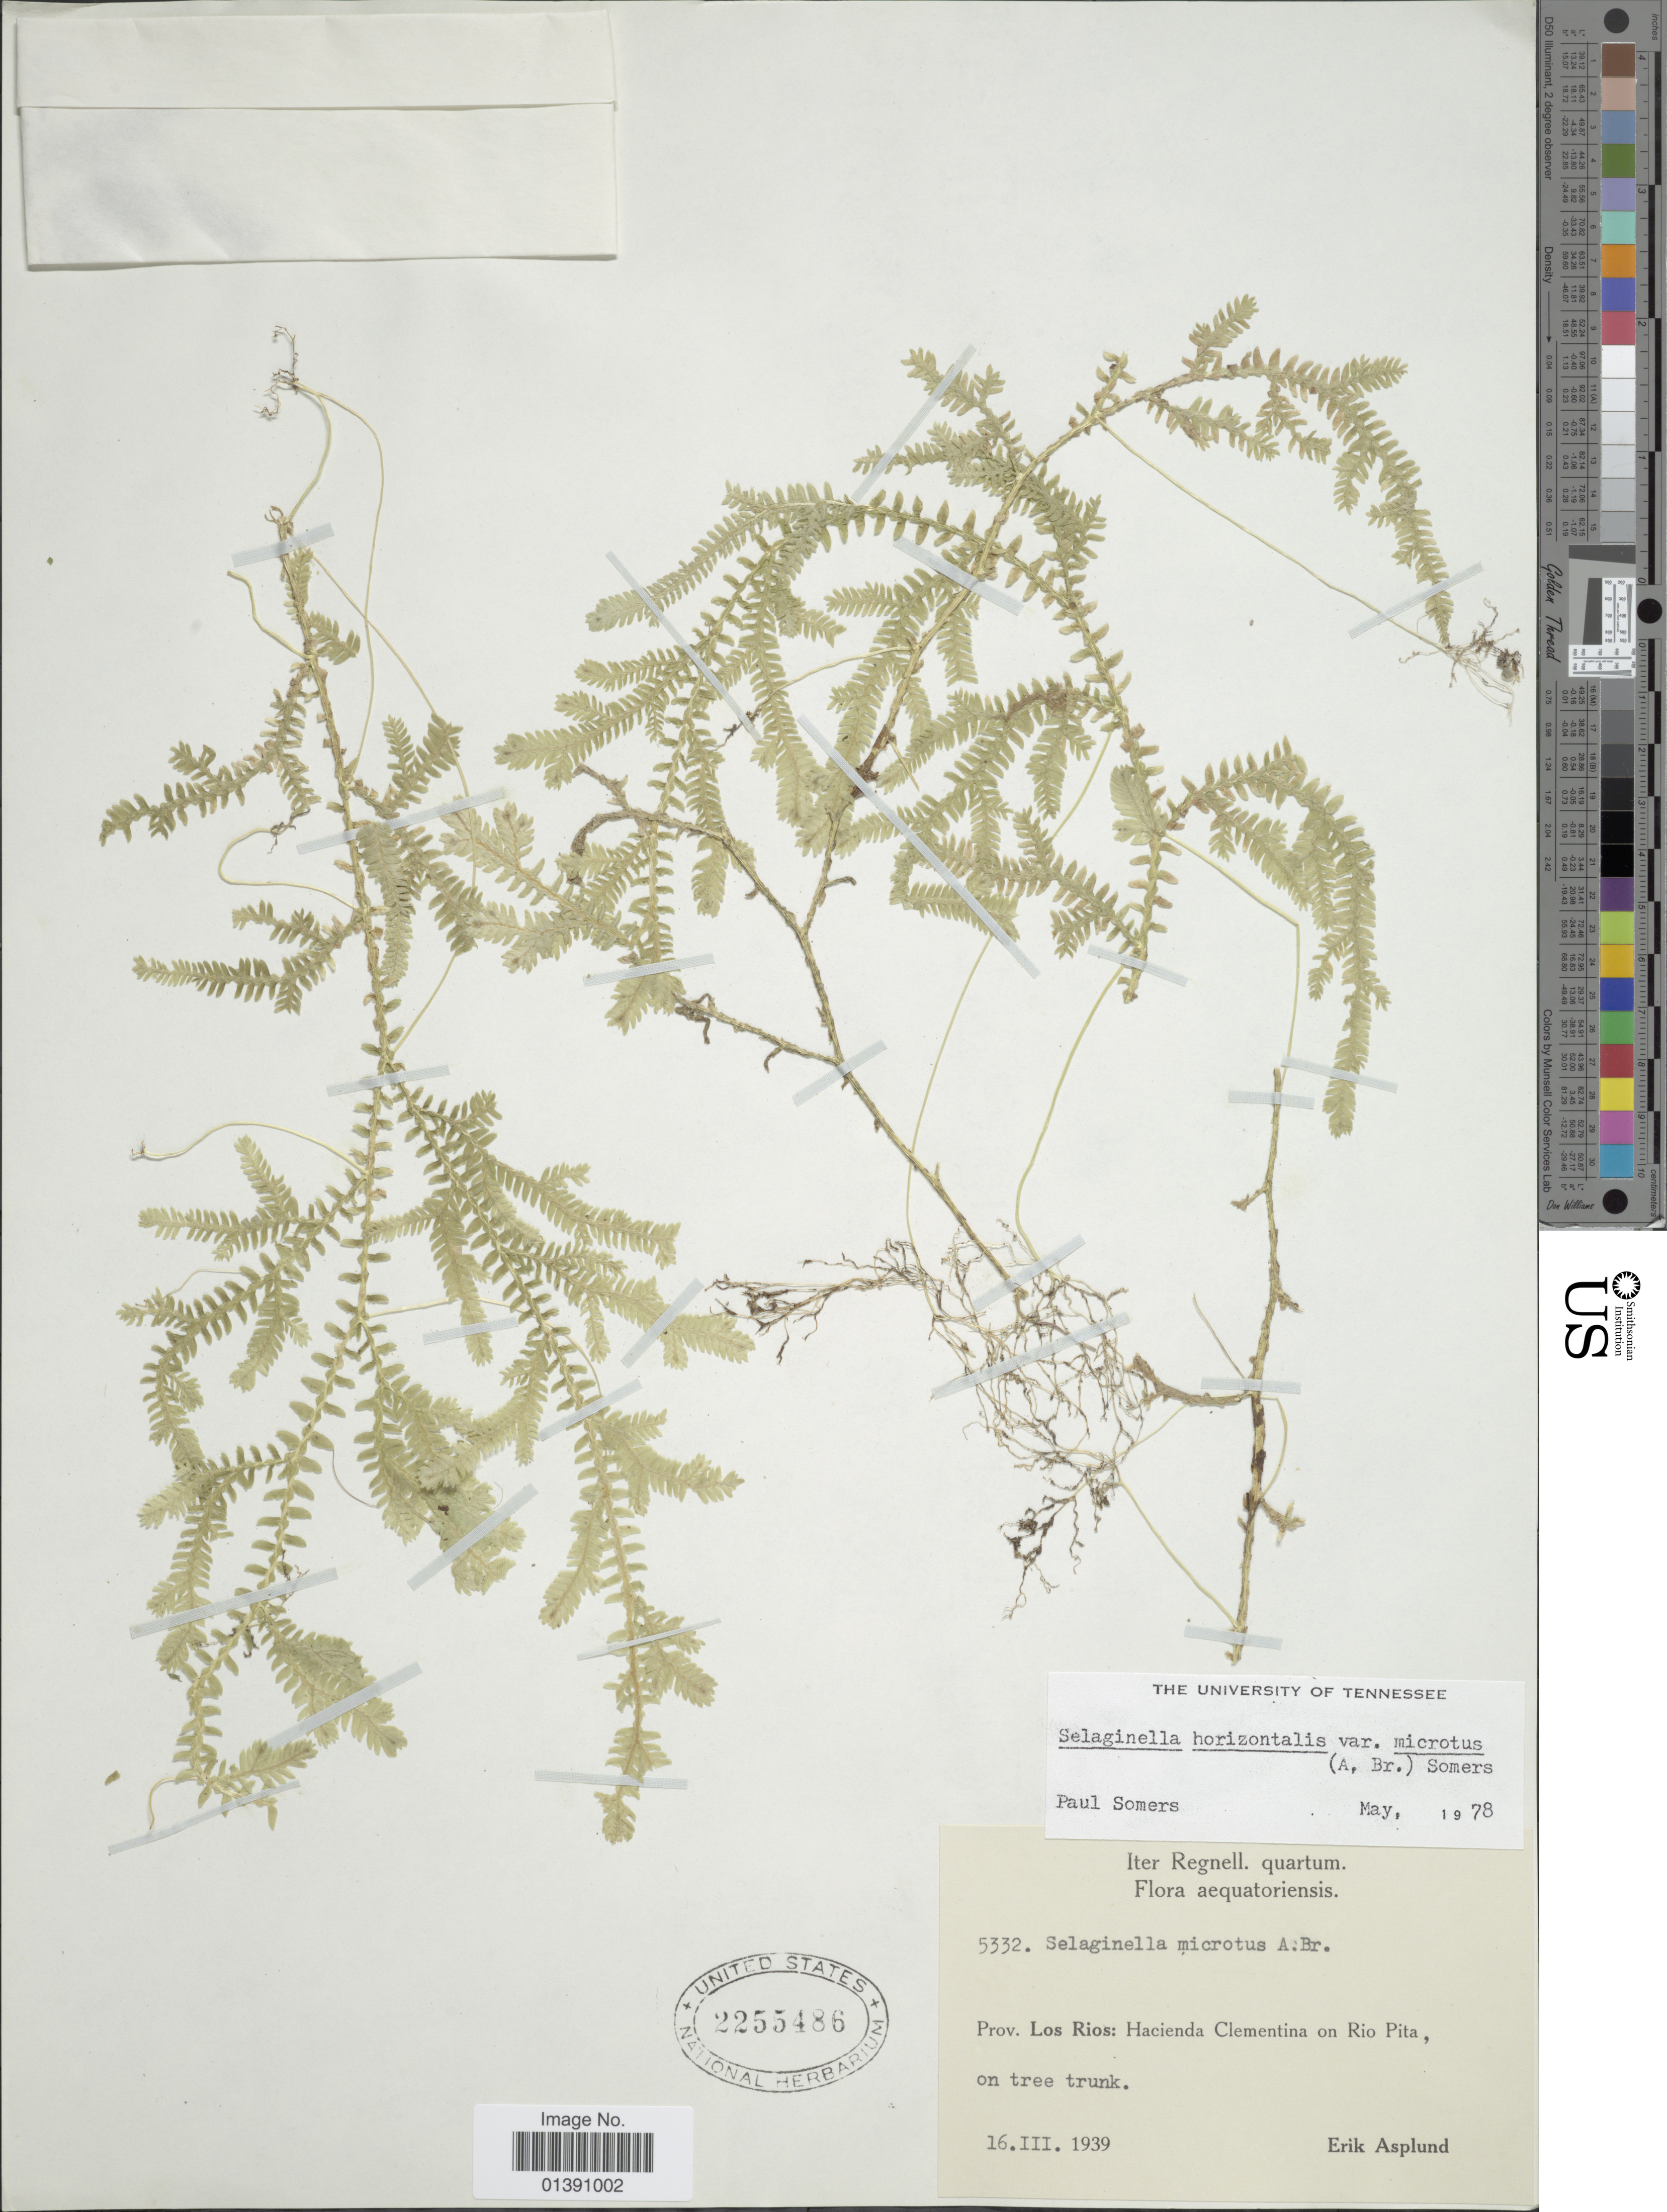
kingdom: Plantae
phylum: Tracheophyta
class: Lycopodiopsida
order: Selaginellales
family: Selaginellaceae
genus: Selaginella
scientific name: Selaginella horizontalis var. microtus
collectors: E. Asplund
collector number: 5332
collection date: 1939-03-16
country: Ecuador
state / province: Los Ríos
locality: Prov. Los Rios: Hacienda Clementina on Rio Pita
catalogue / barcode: US 2255486